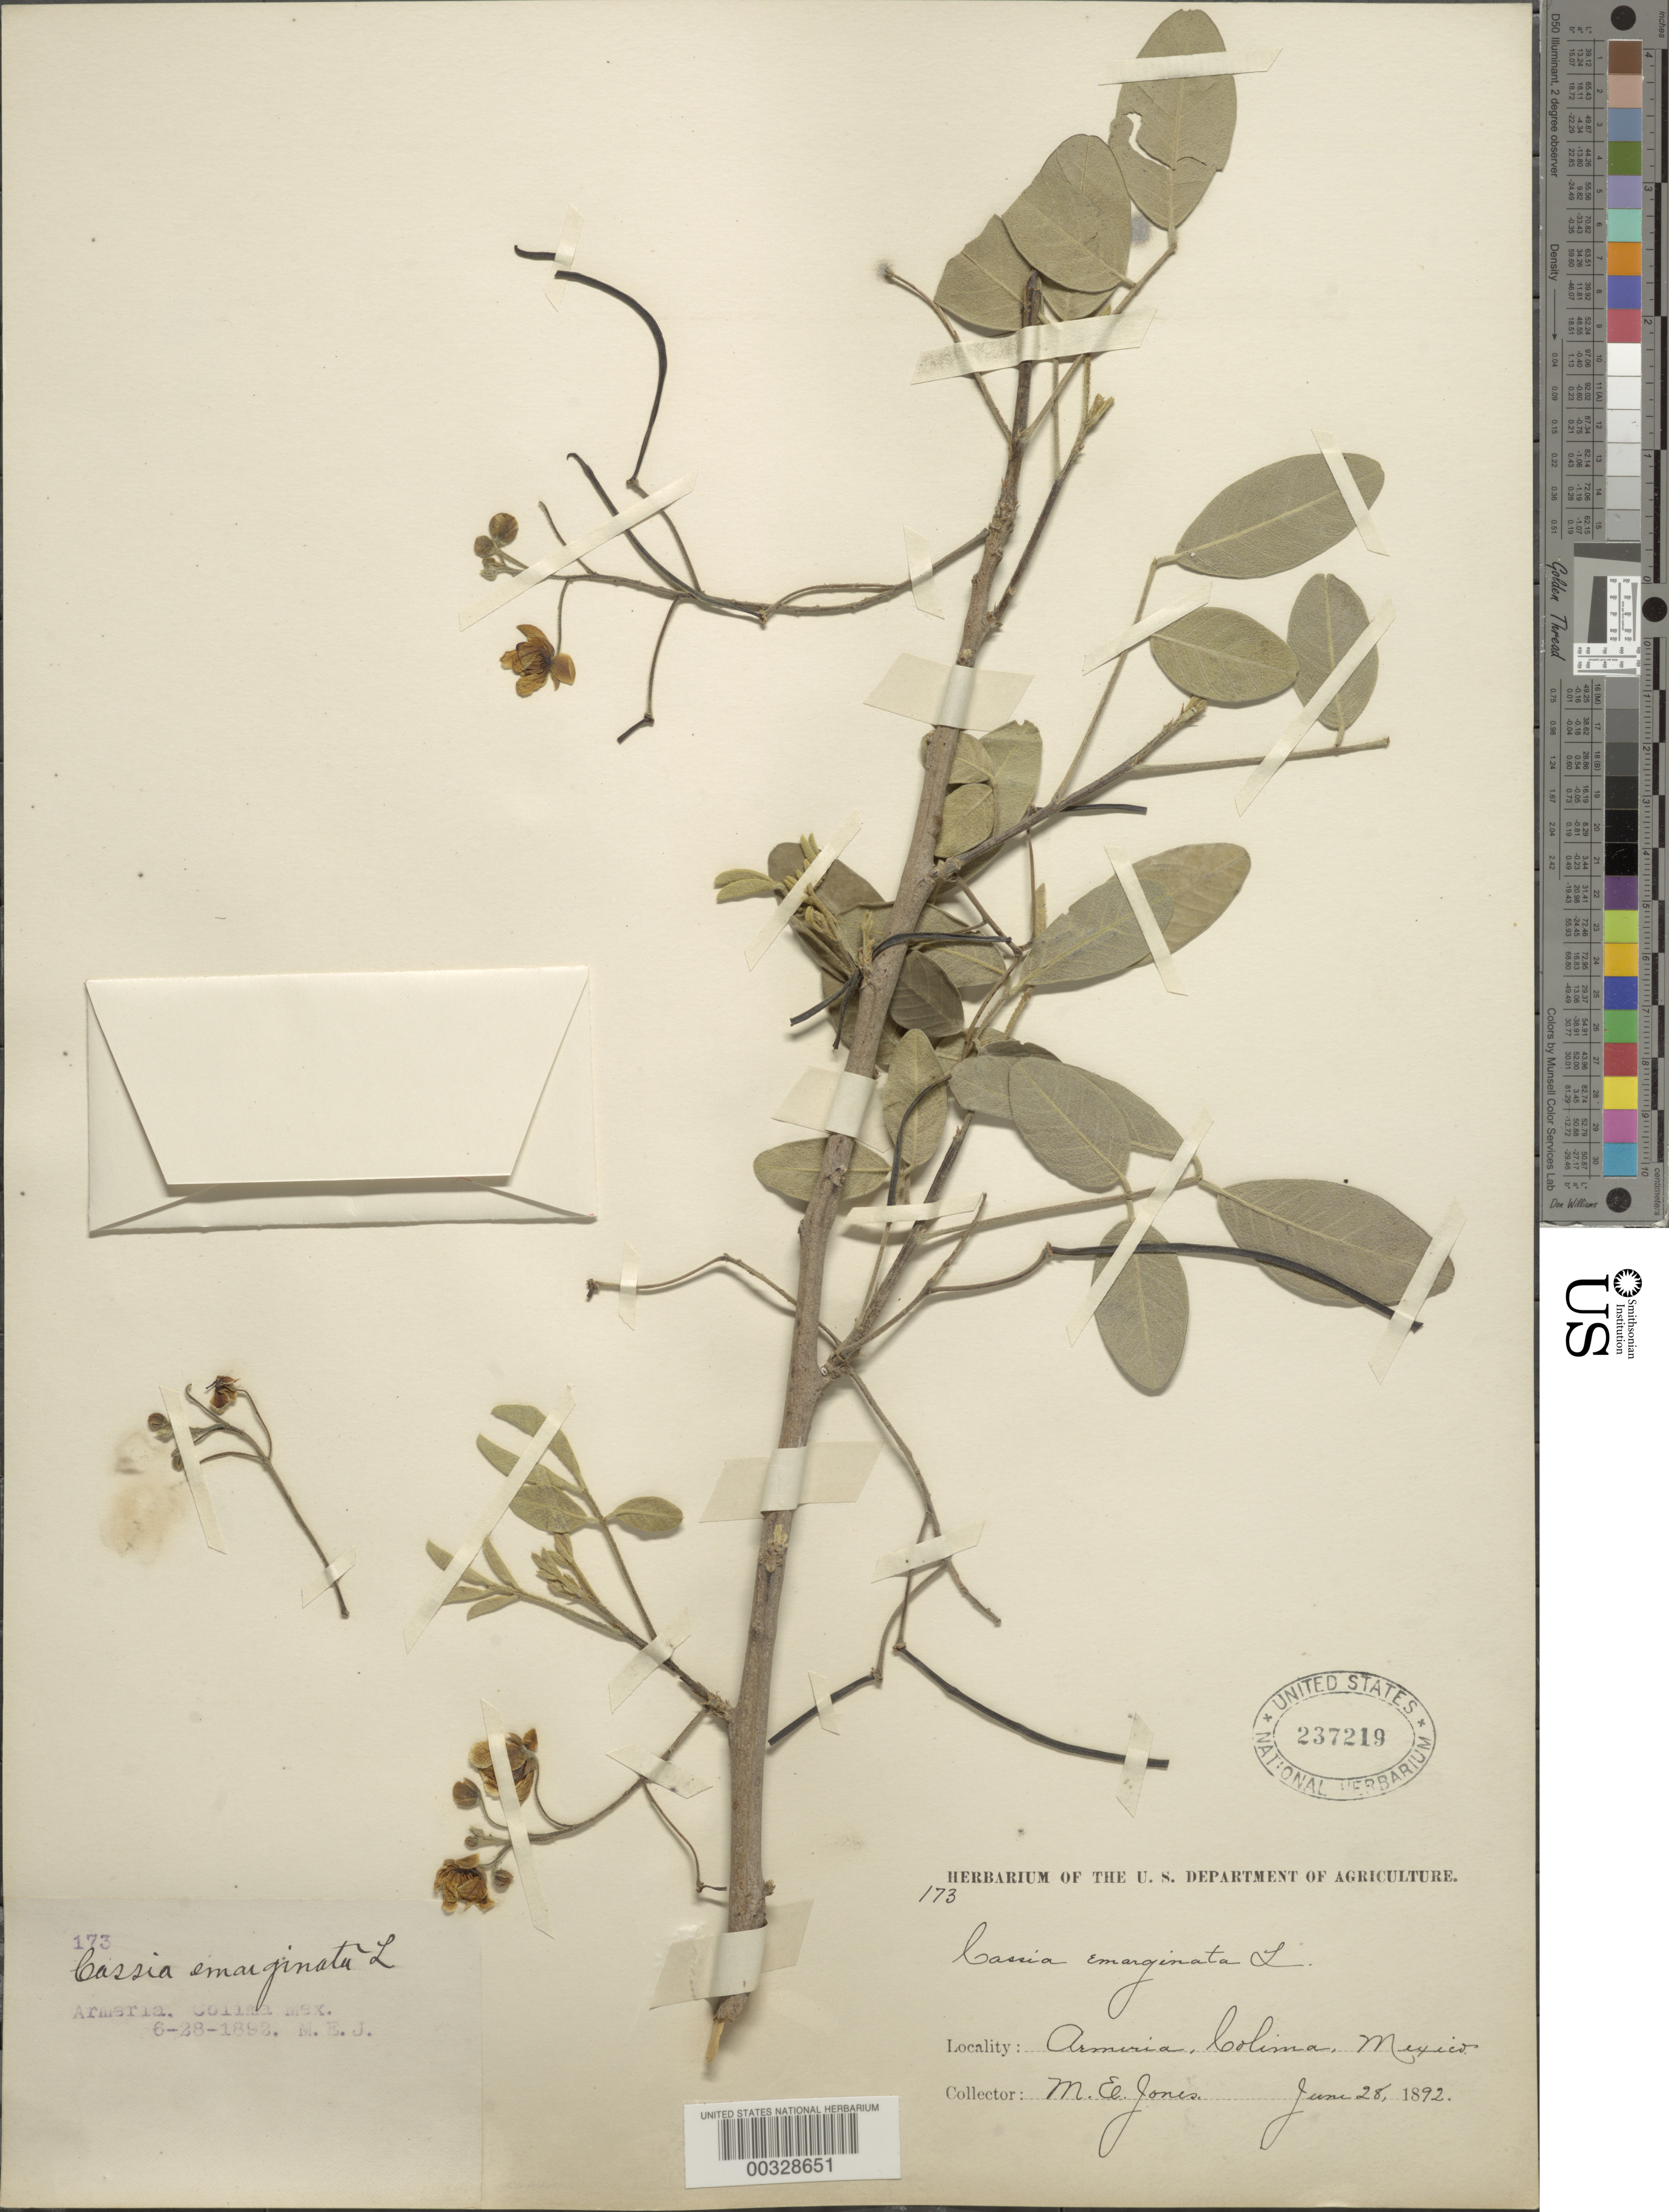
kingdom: Plantae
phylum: Tracheophyta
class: Magnoliopsida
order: Fabales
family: Fabaceae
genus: Senna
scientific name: Senna emarginata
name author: L.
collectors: M. E. Jones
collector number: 173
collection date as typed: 28 Jun 1892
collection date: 1892-06-28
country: Mexico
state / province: Colima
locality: Armeria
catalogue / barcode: US 237219